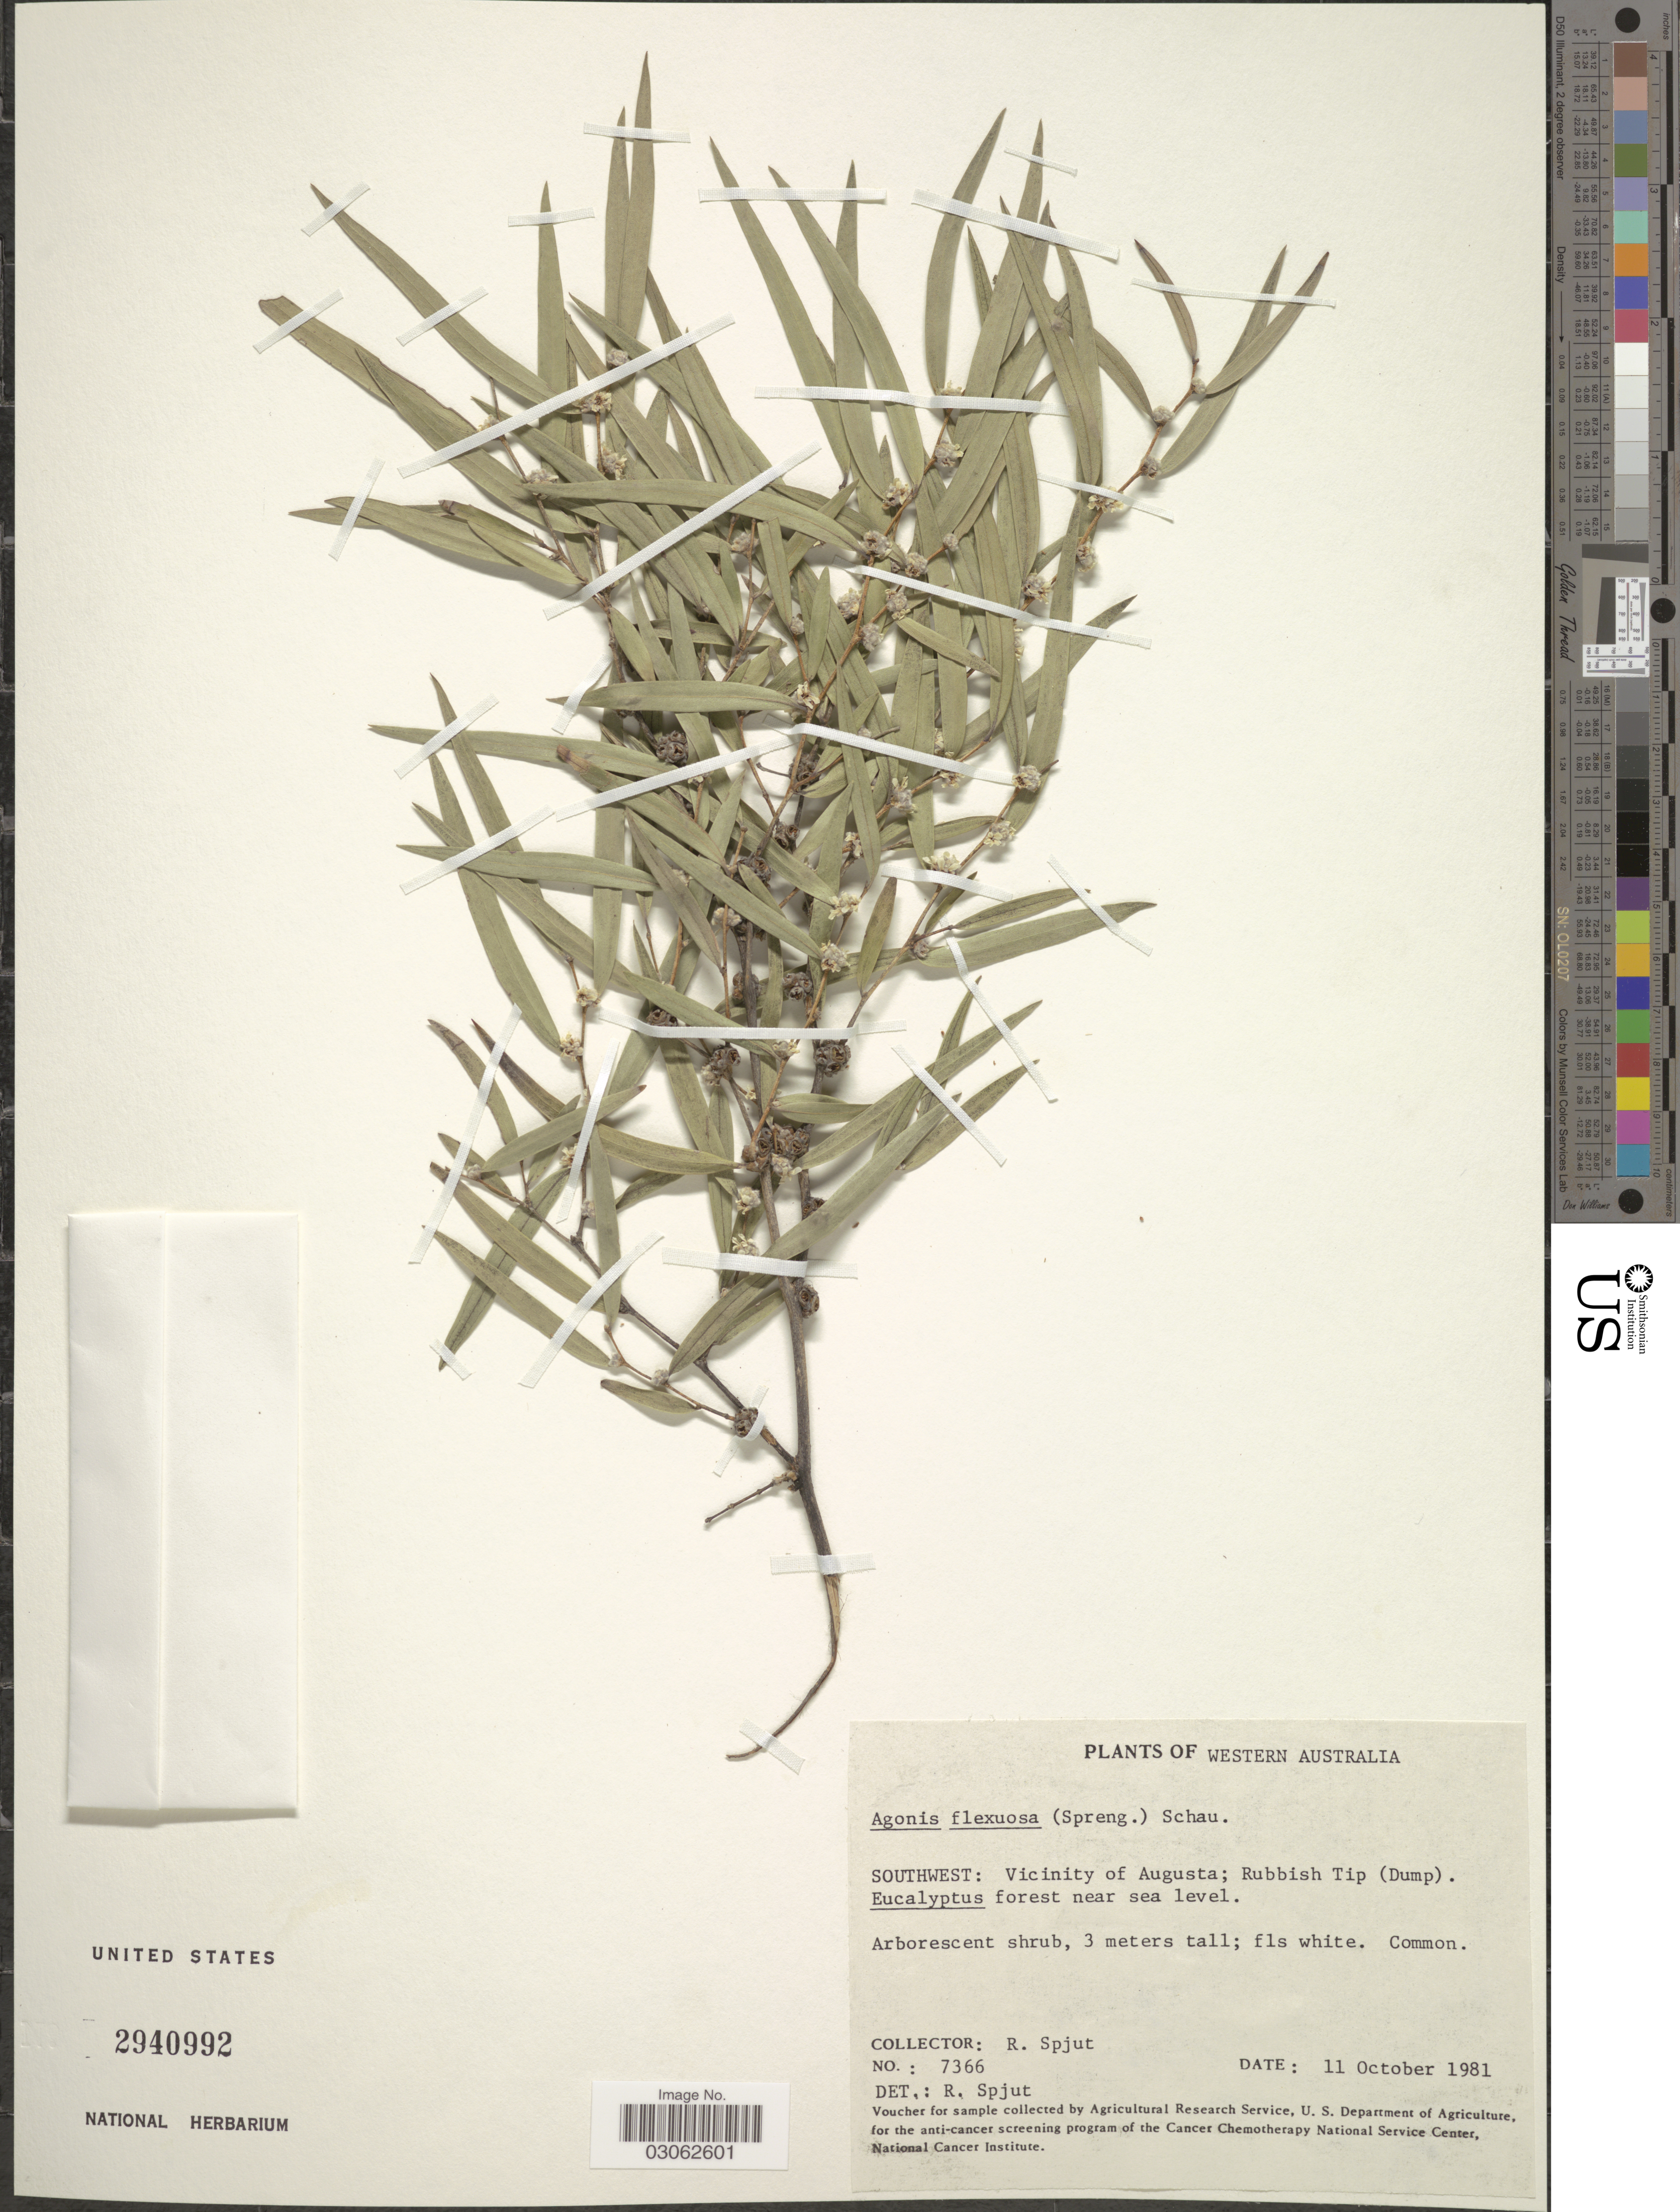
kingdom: Plantae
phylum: Tracheophyta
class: Magnoliopsida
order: Myrtales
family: Myrtaceae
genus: Agonis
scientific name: Agonis flexuosa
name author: (Willd.) Sweet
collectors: R. Spjut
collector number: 7366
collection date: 1981-10-11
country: Australia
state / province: Western Australia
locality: Southwest: Vicinity of Augusta; Rubbish Tip (Dump).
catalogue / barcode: US 2940992